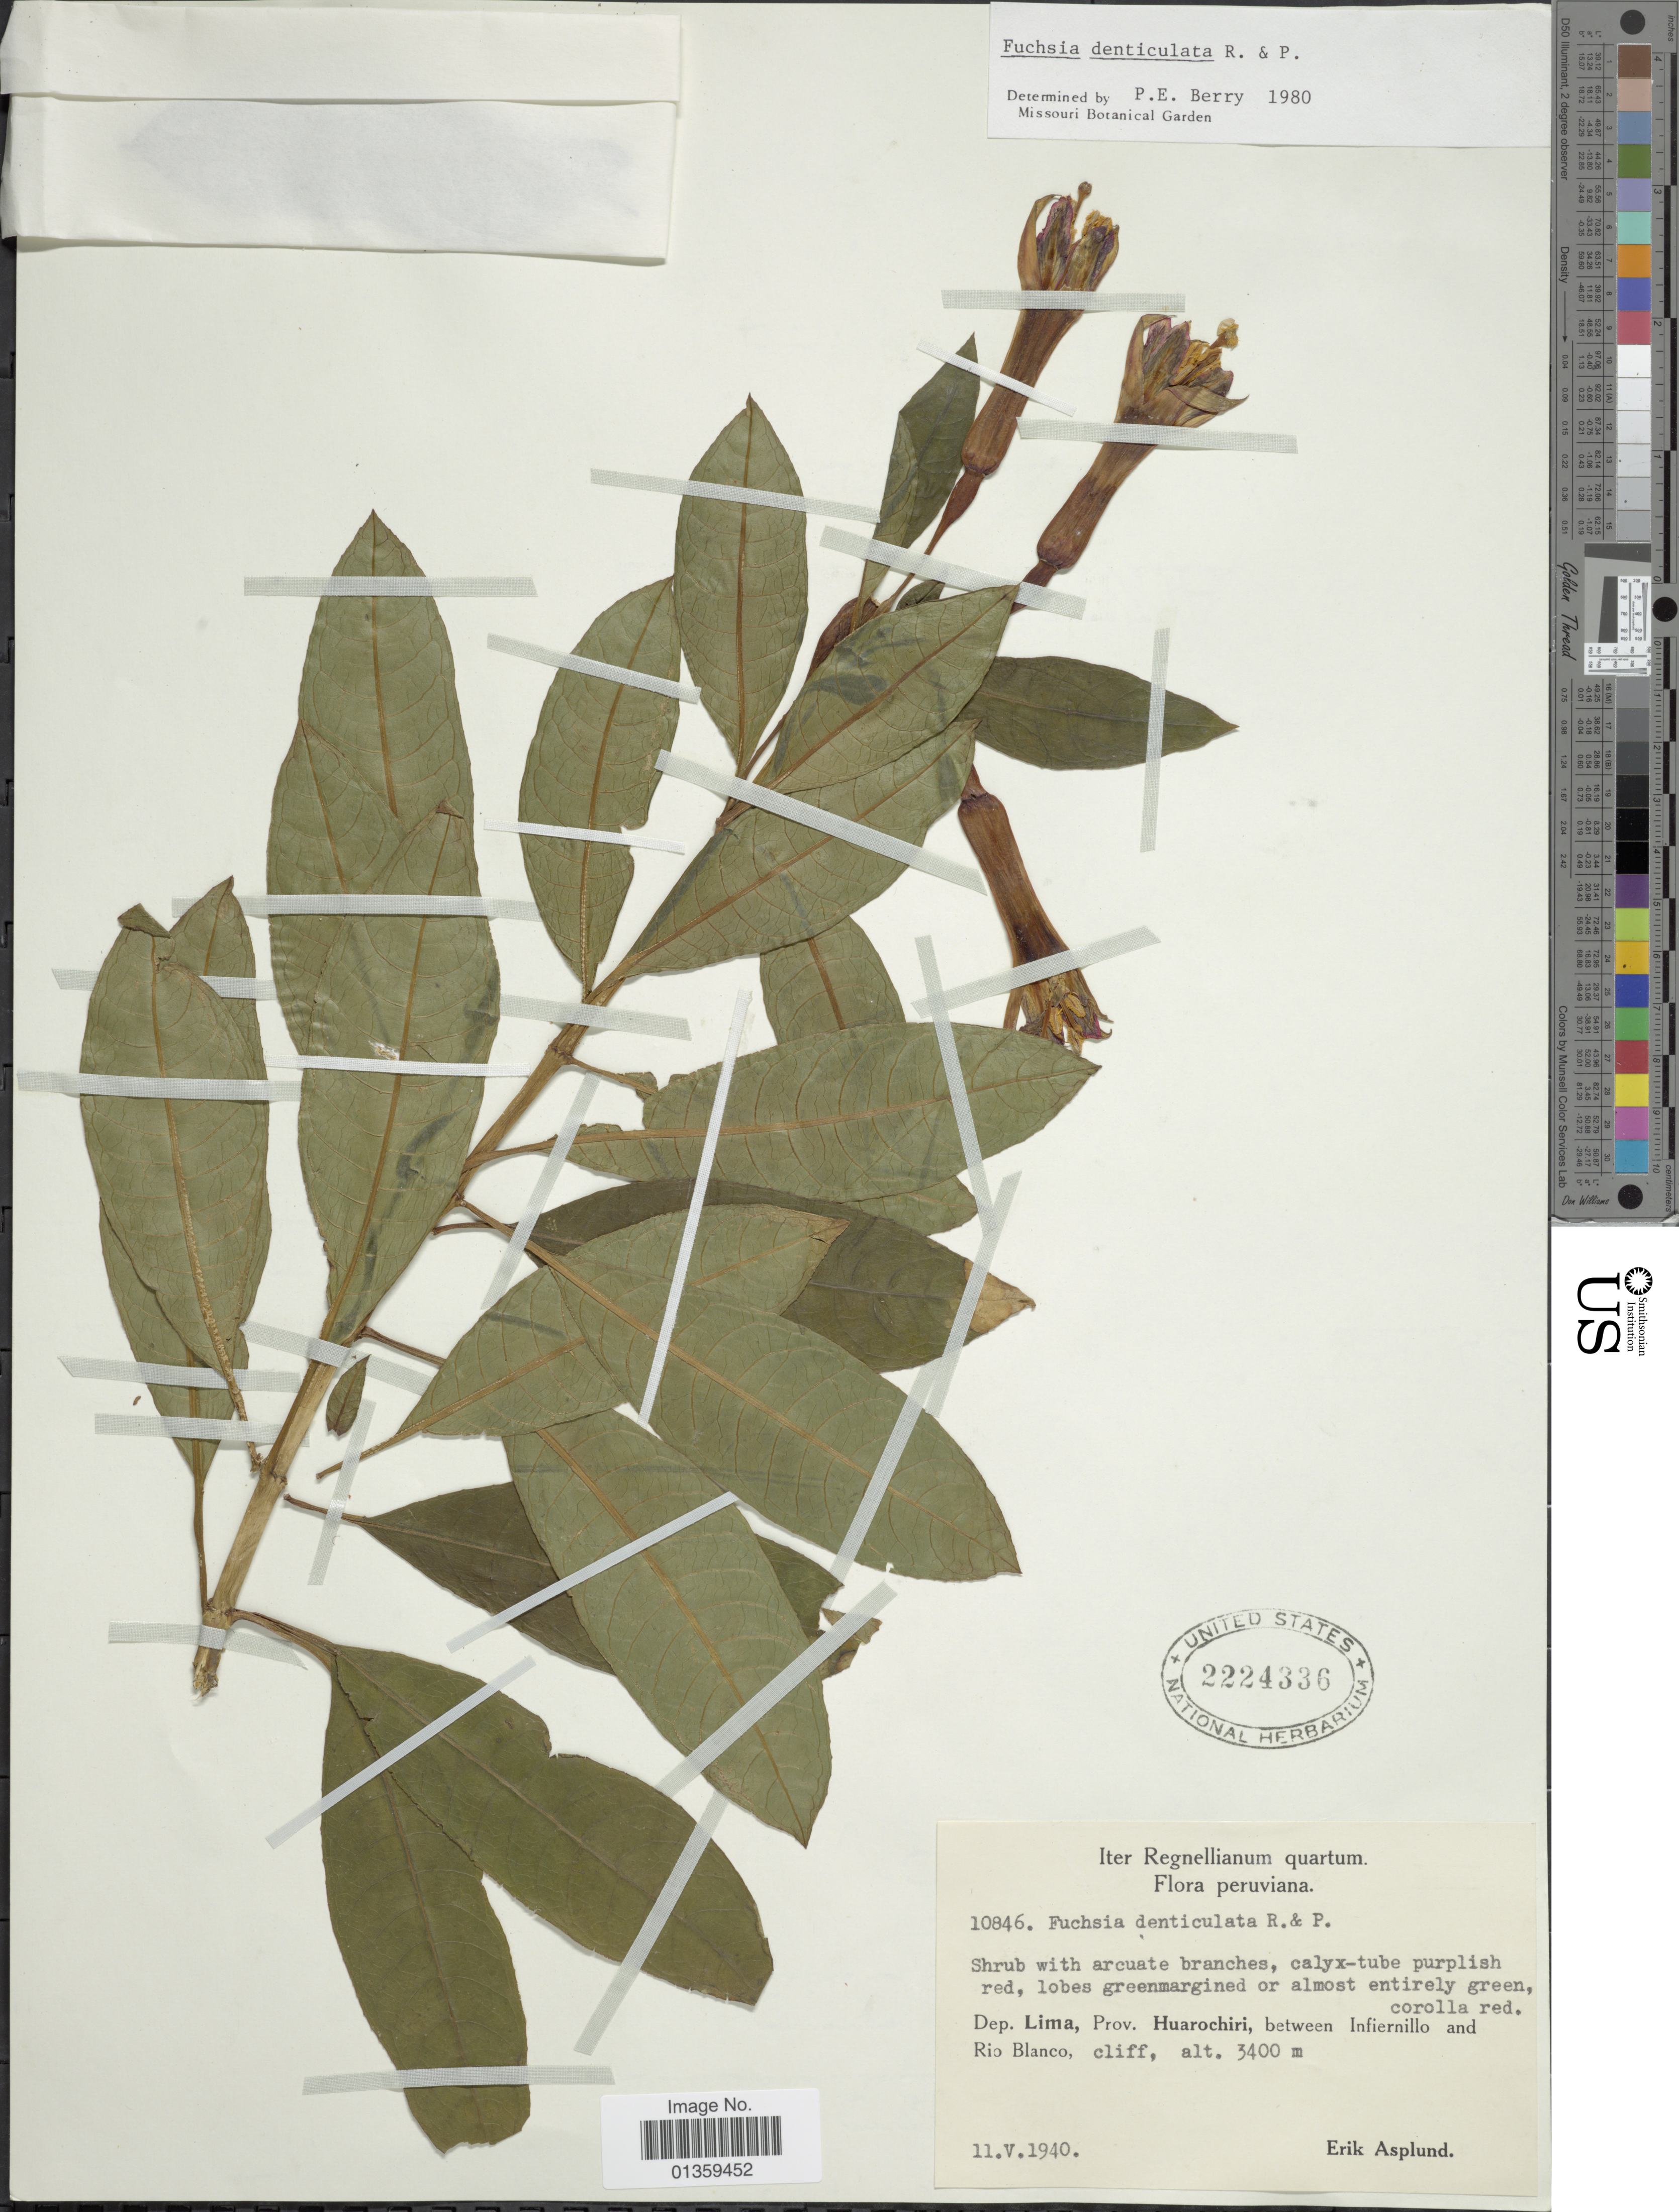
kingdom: Plantae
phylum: Tracheophyta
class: Magnoliopsida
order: Myrtales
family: Onagraceae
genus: Fuchsia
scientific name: Fuchsia denticulata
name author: Ruiz & Pav.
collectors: E. Asplund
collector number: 10846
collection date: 1940-05-11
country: Peru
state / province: Lima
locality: Prov. Huarochiri, between Infiernillo and Rio Blanco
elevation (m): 3400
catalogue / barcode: US 2224336